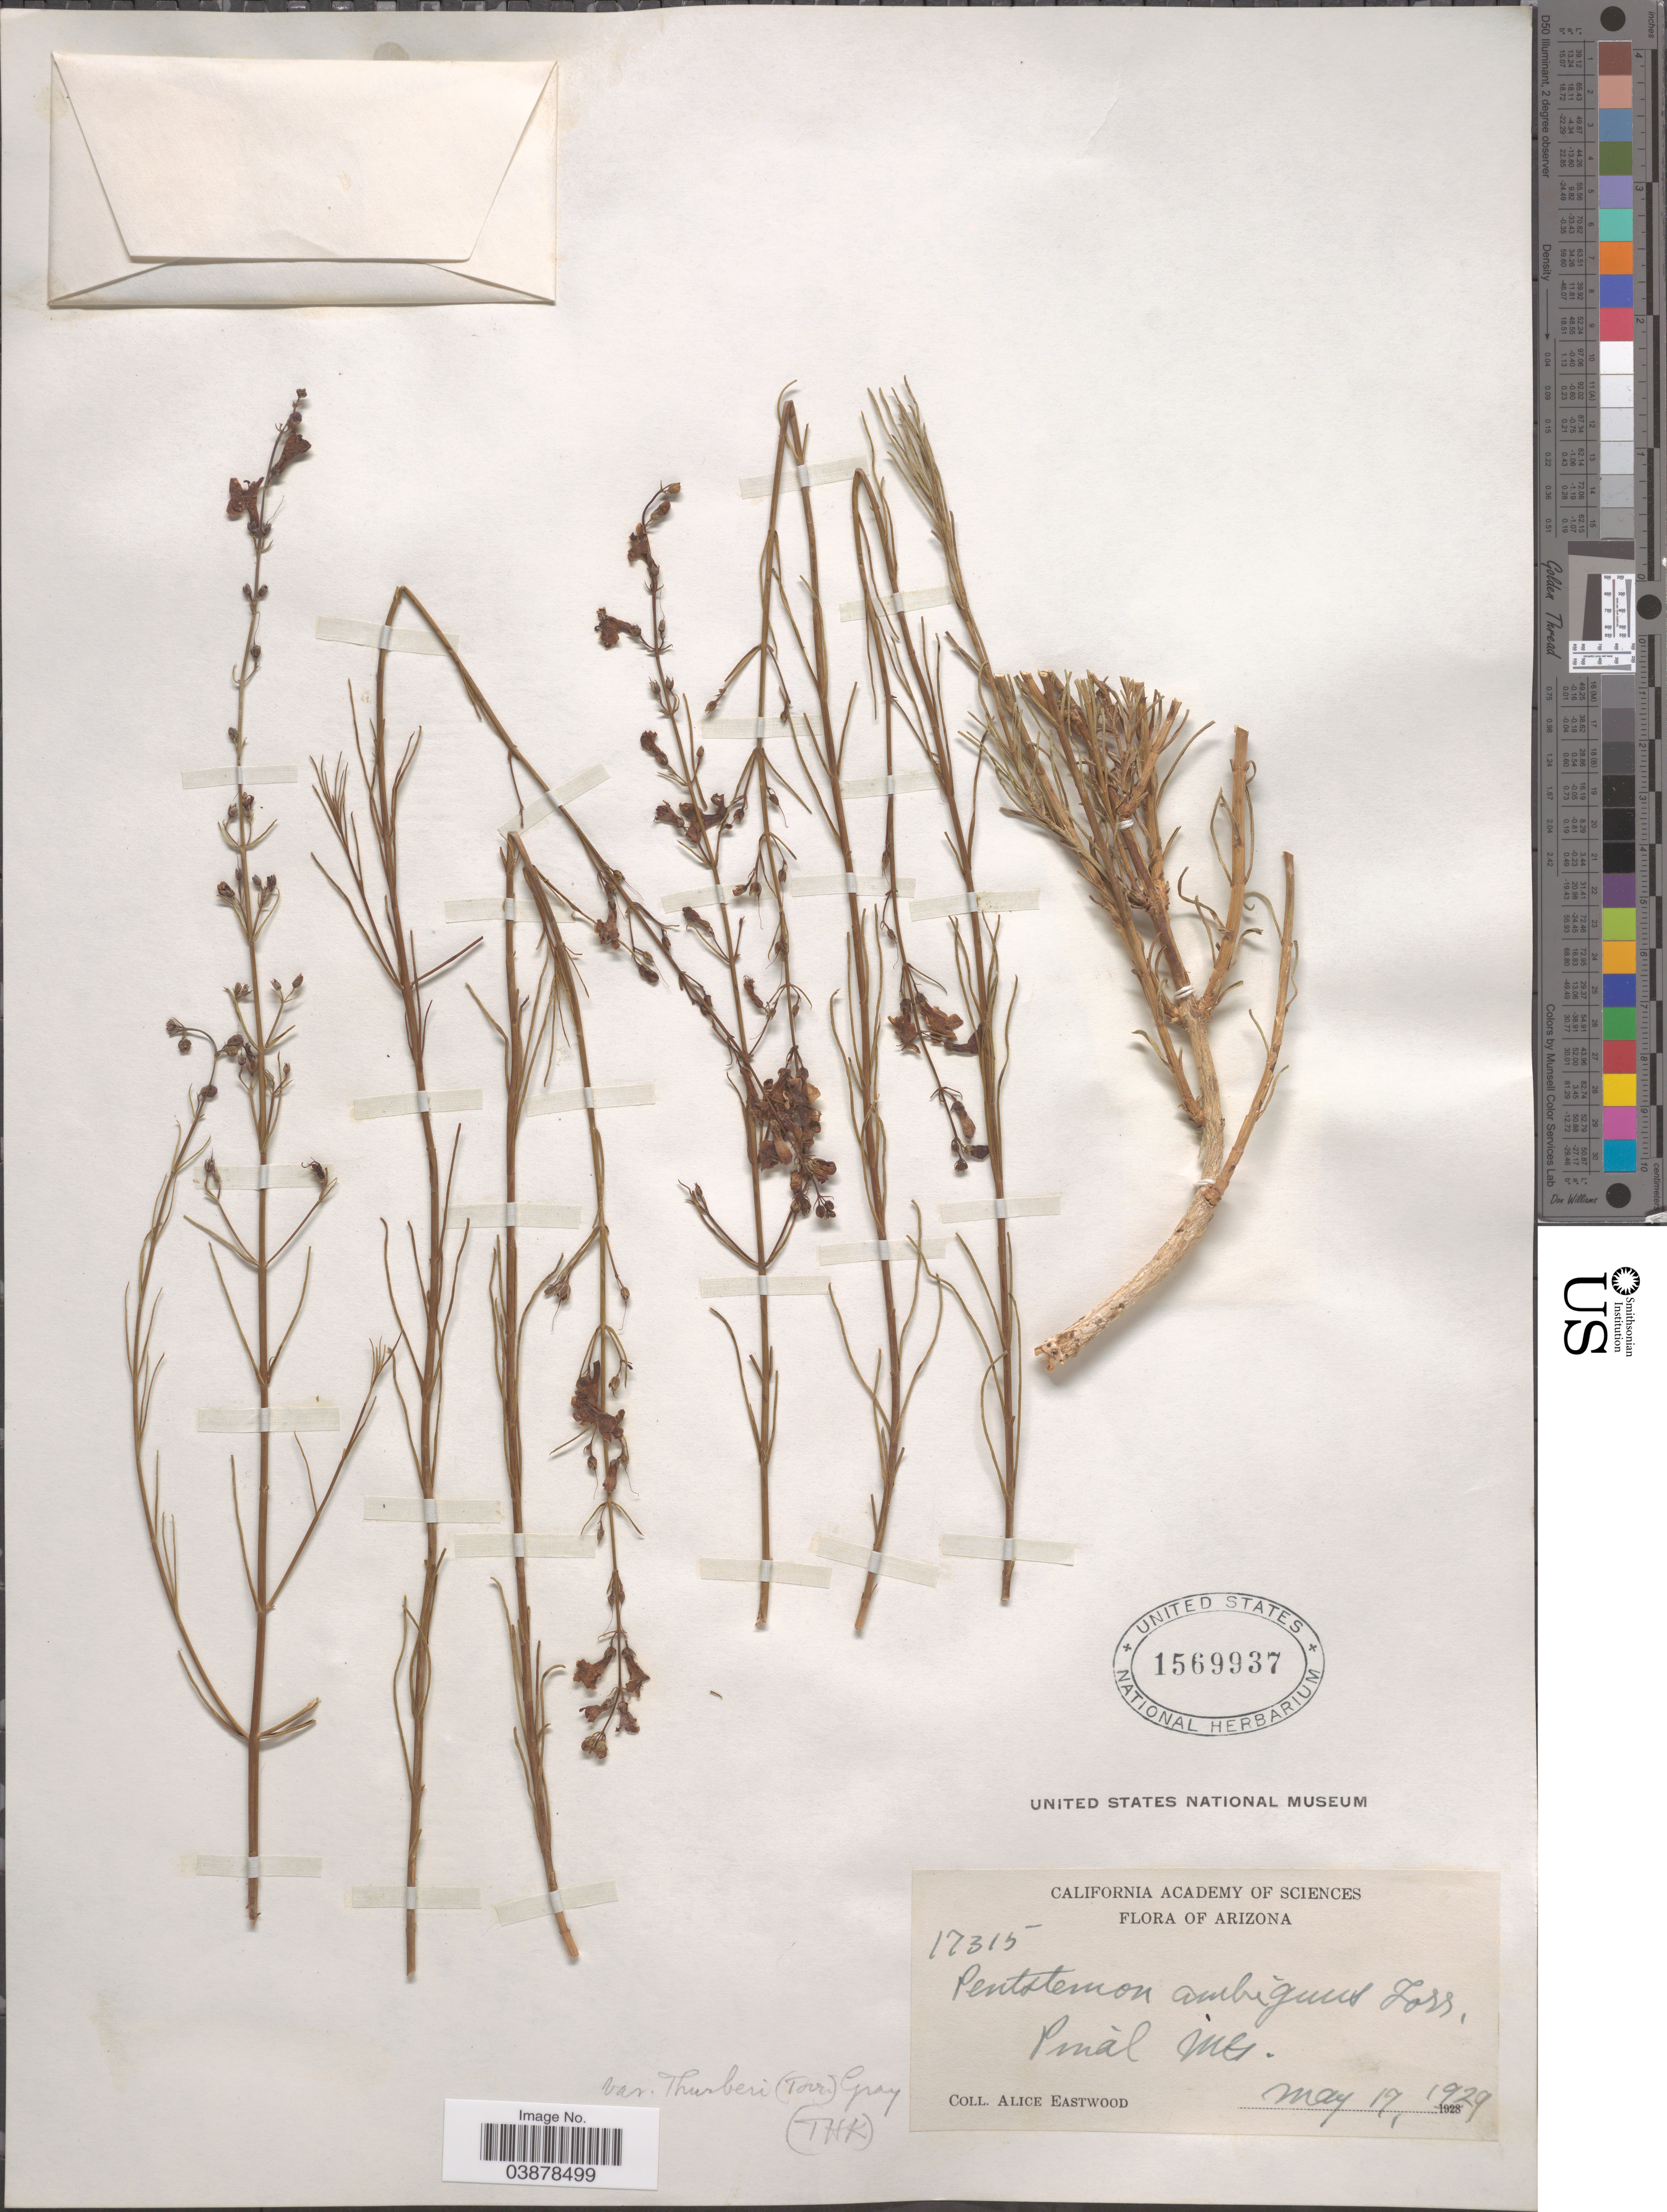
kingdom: Plantae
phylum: Tracheophyta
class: Magnoliopsida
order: Lamiales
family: Plantaginaceae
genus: Penstemon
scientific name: Penstemon thurberi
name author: Torr.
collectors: A. Eastwood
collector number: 17315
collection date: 1929-05-17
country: United States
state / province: Arizona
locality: Pinal Mts.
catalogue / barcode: US 1569937